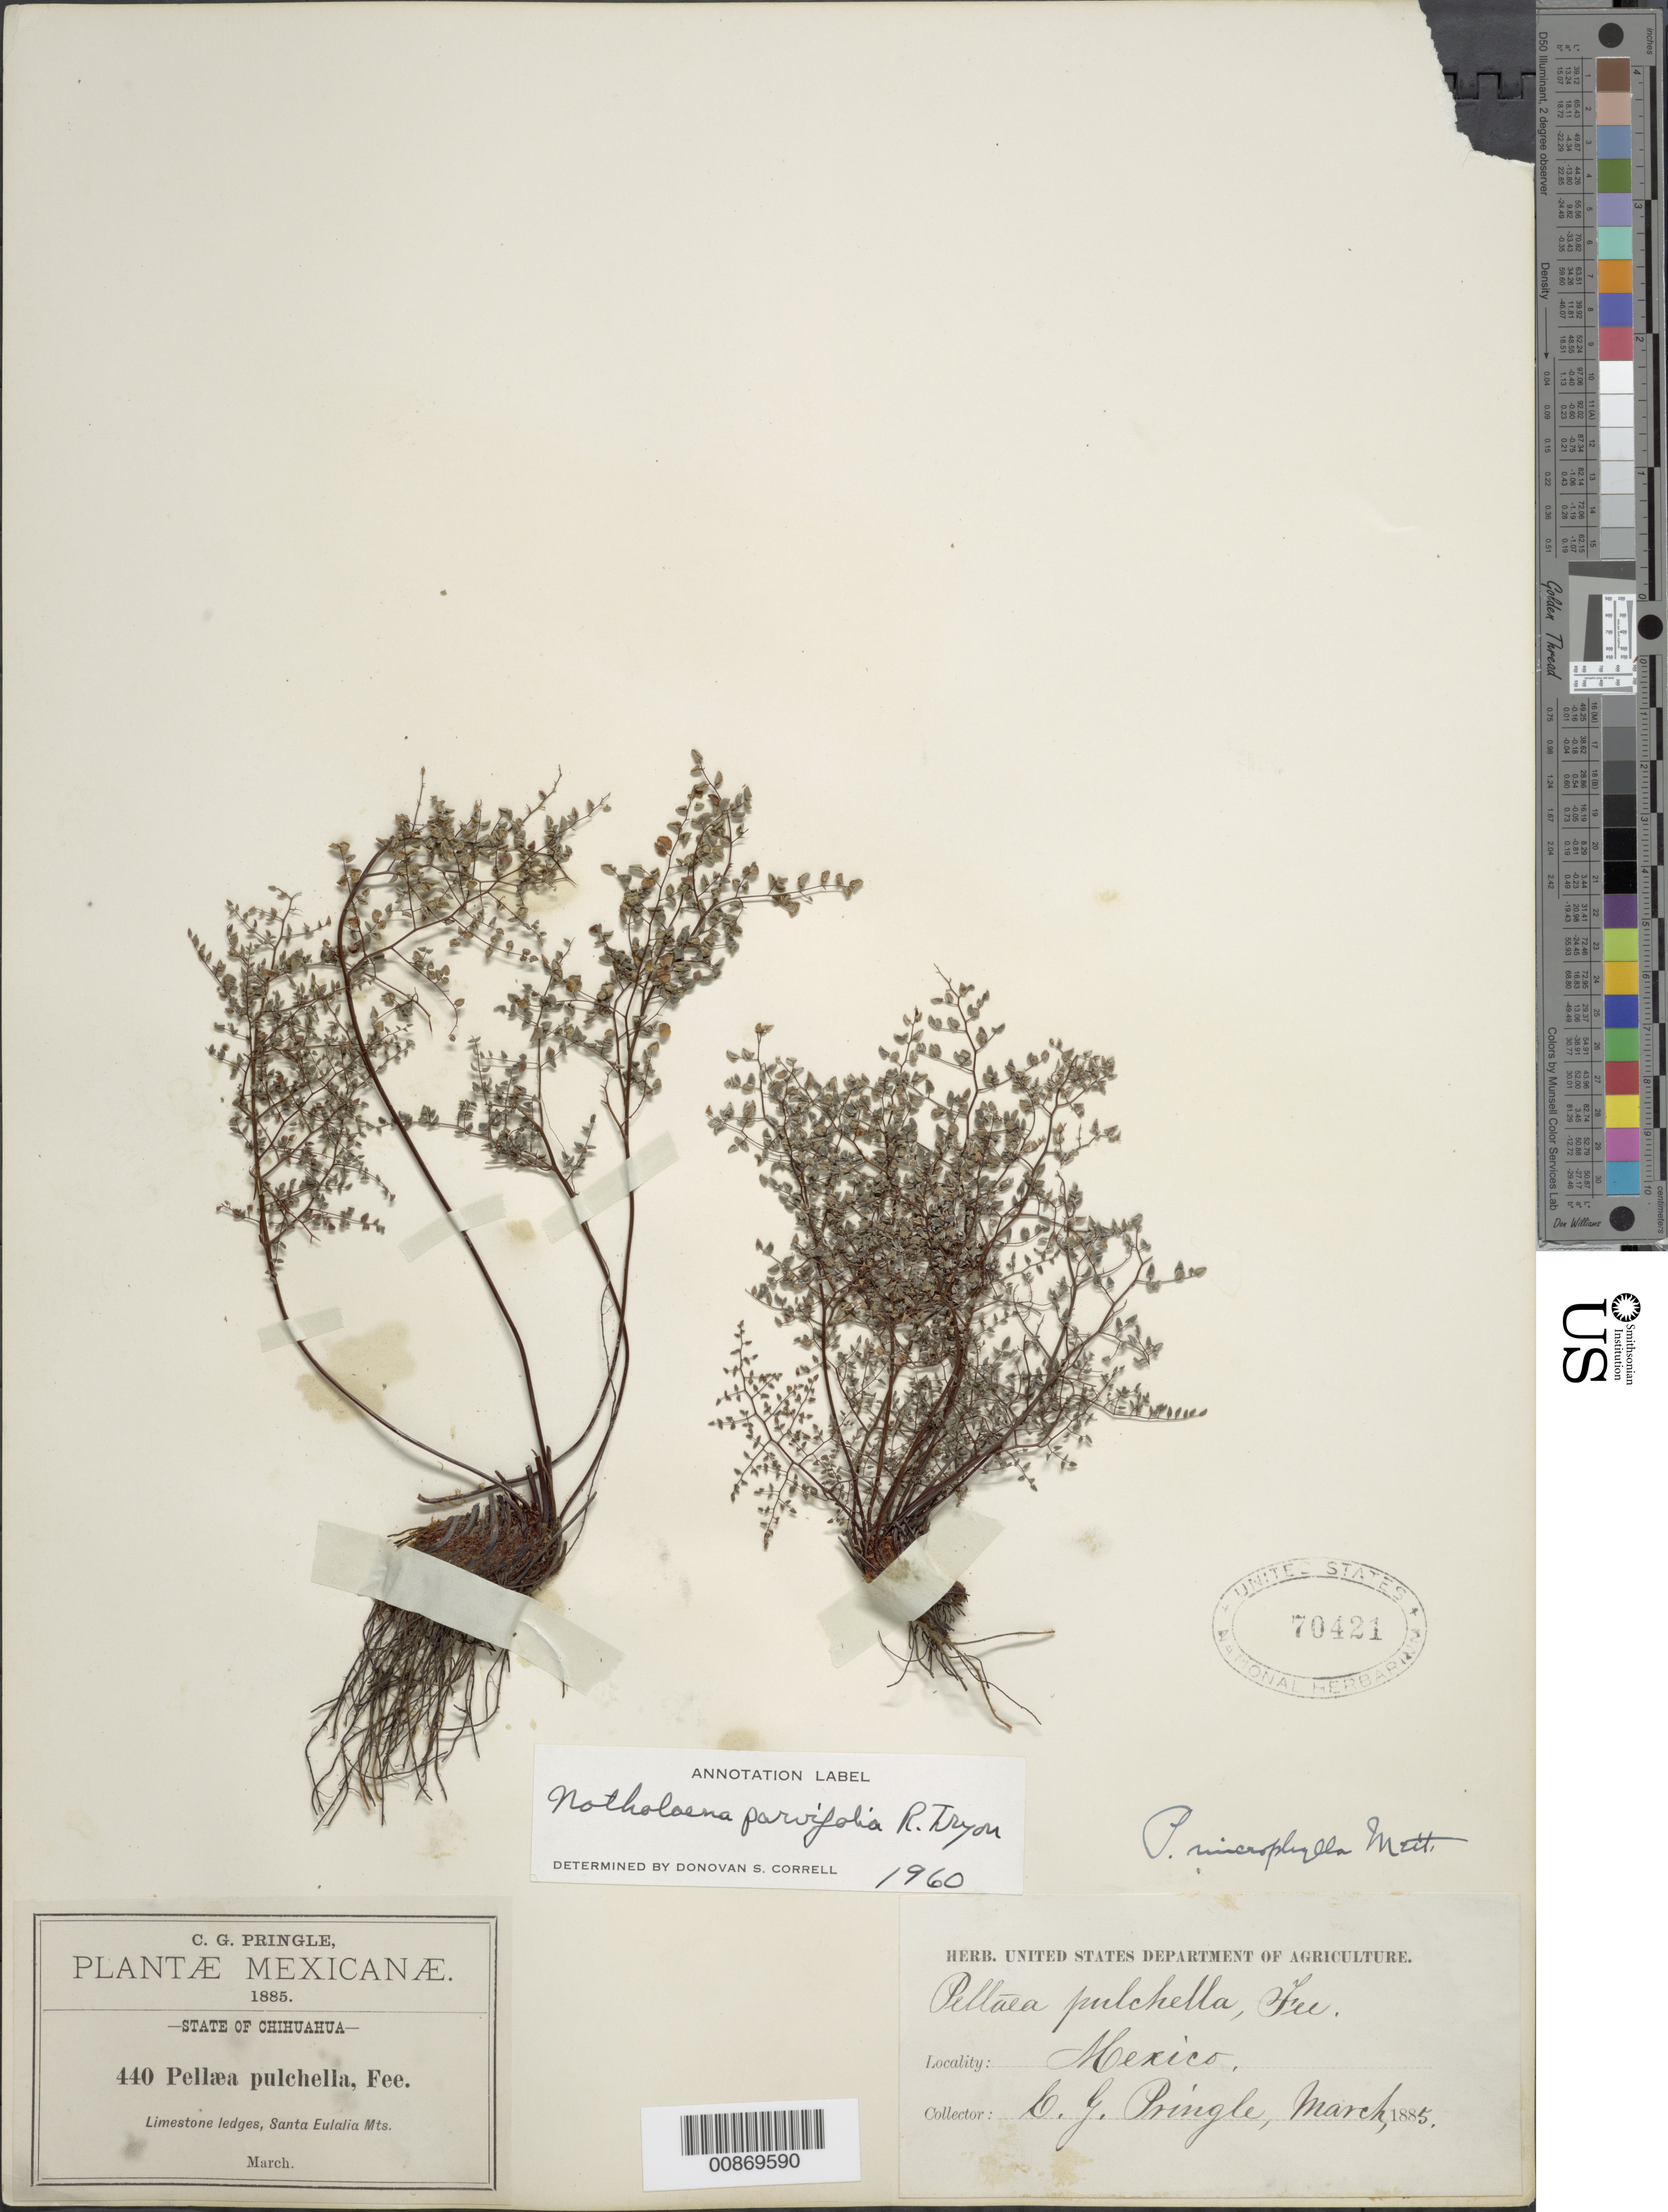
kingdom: Plantae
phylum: Tracheophyta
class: Polypodiopsida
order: Polypodiales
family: Pteridaceae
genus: Argyrochosma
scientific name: Argyrochosma microphylla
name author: (Mett. ex Kuhn) Windham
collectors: C. G. Pringle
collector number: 440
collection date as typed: Mar 1885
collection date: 1885-03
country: Mexico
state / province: Chihuahua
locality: Santa Eulalia Mts., Chihuahua.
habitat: Limestone ledges.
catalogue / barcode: US 70421